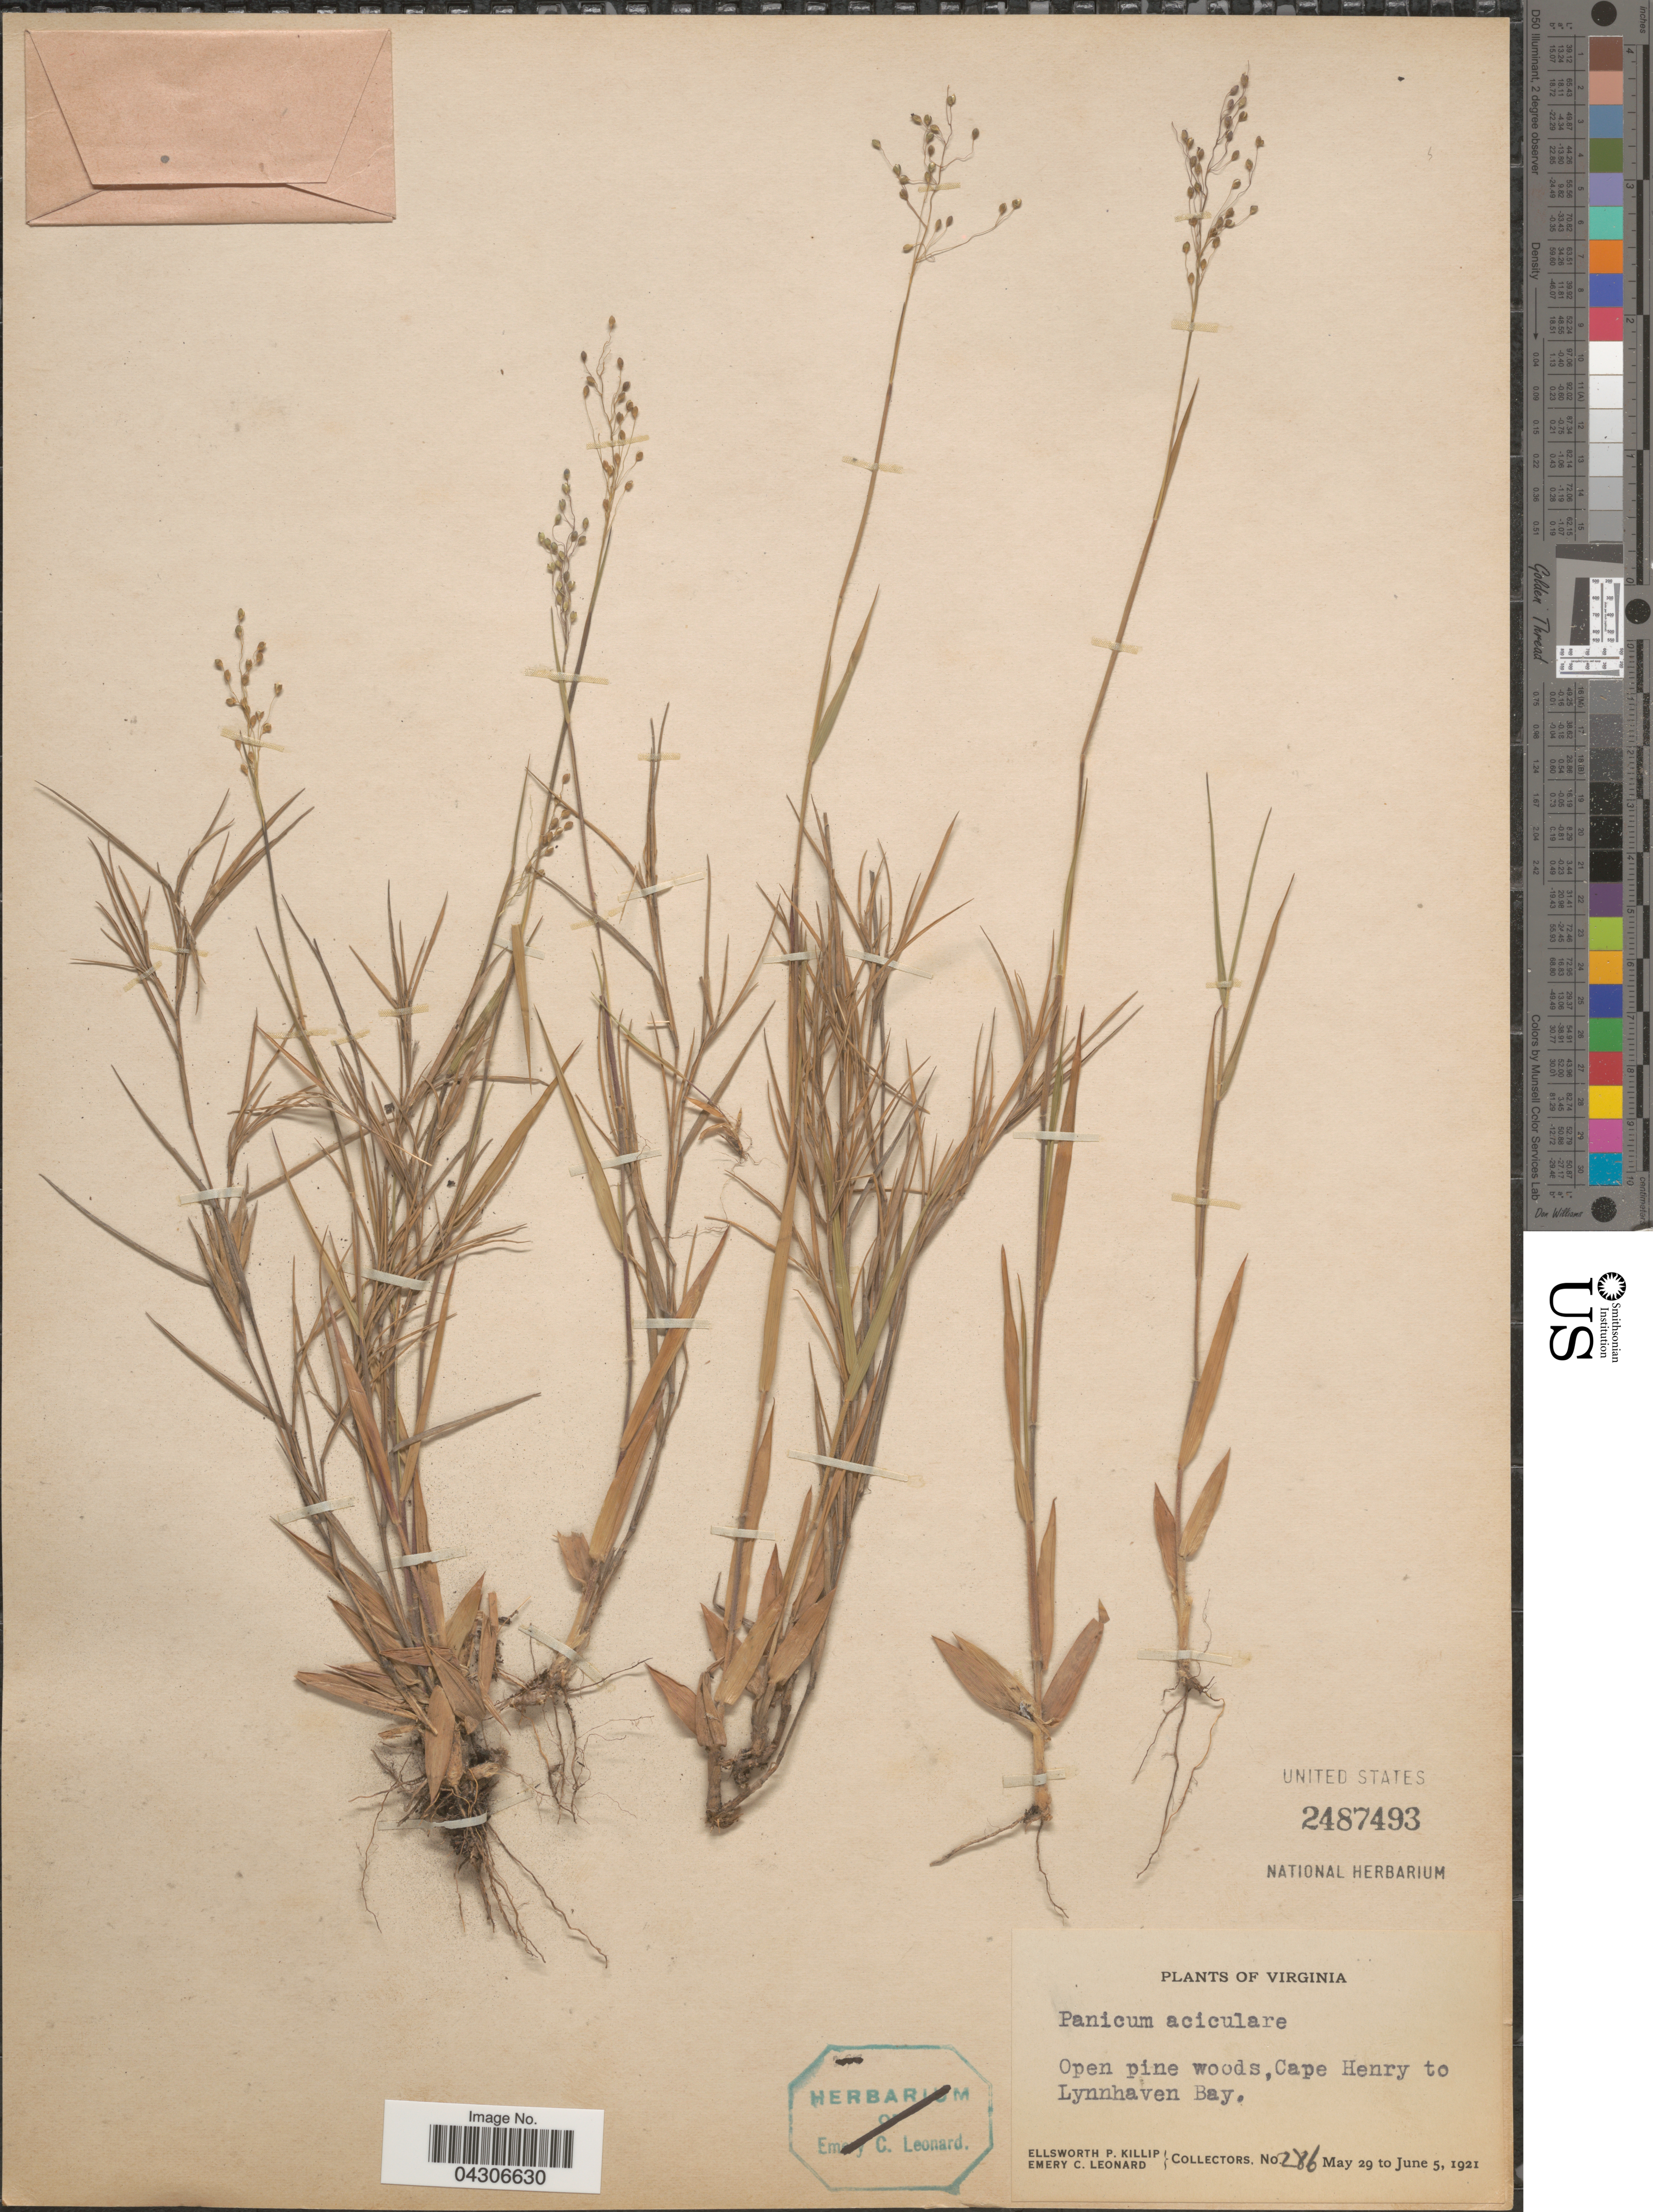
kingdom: Plantae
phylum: Tracheophyta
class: Liliopsida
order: Poales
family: Poaceae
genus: Dichanthelium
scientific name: Dichanthelium aciculare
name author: (Desv. ex Poir.) Gould & C.A. Clark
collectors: E. P. Killip & E. C. Leonard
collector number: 286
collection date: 1921-05-29/1921-06-05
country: United States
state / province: Virginia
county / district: City of Virginia Beach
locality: Cape Henry to Lynnhaven Bay.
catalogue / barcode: US 2487493